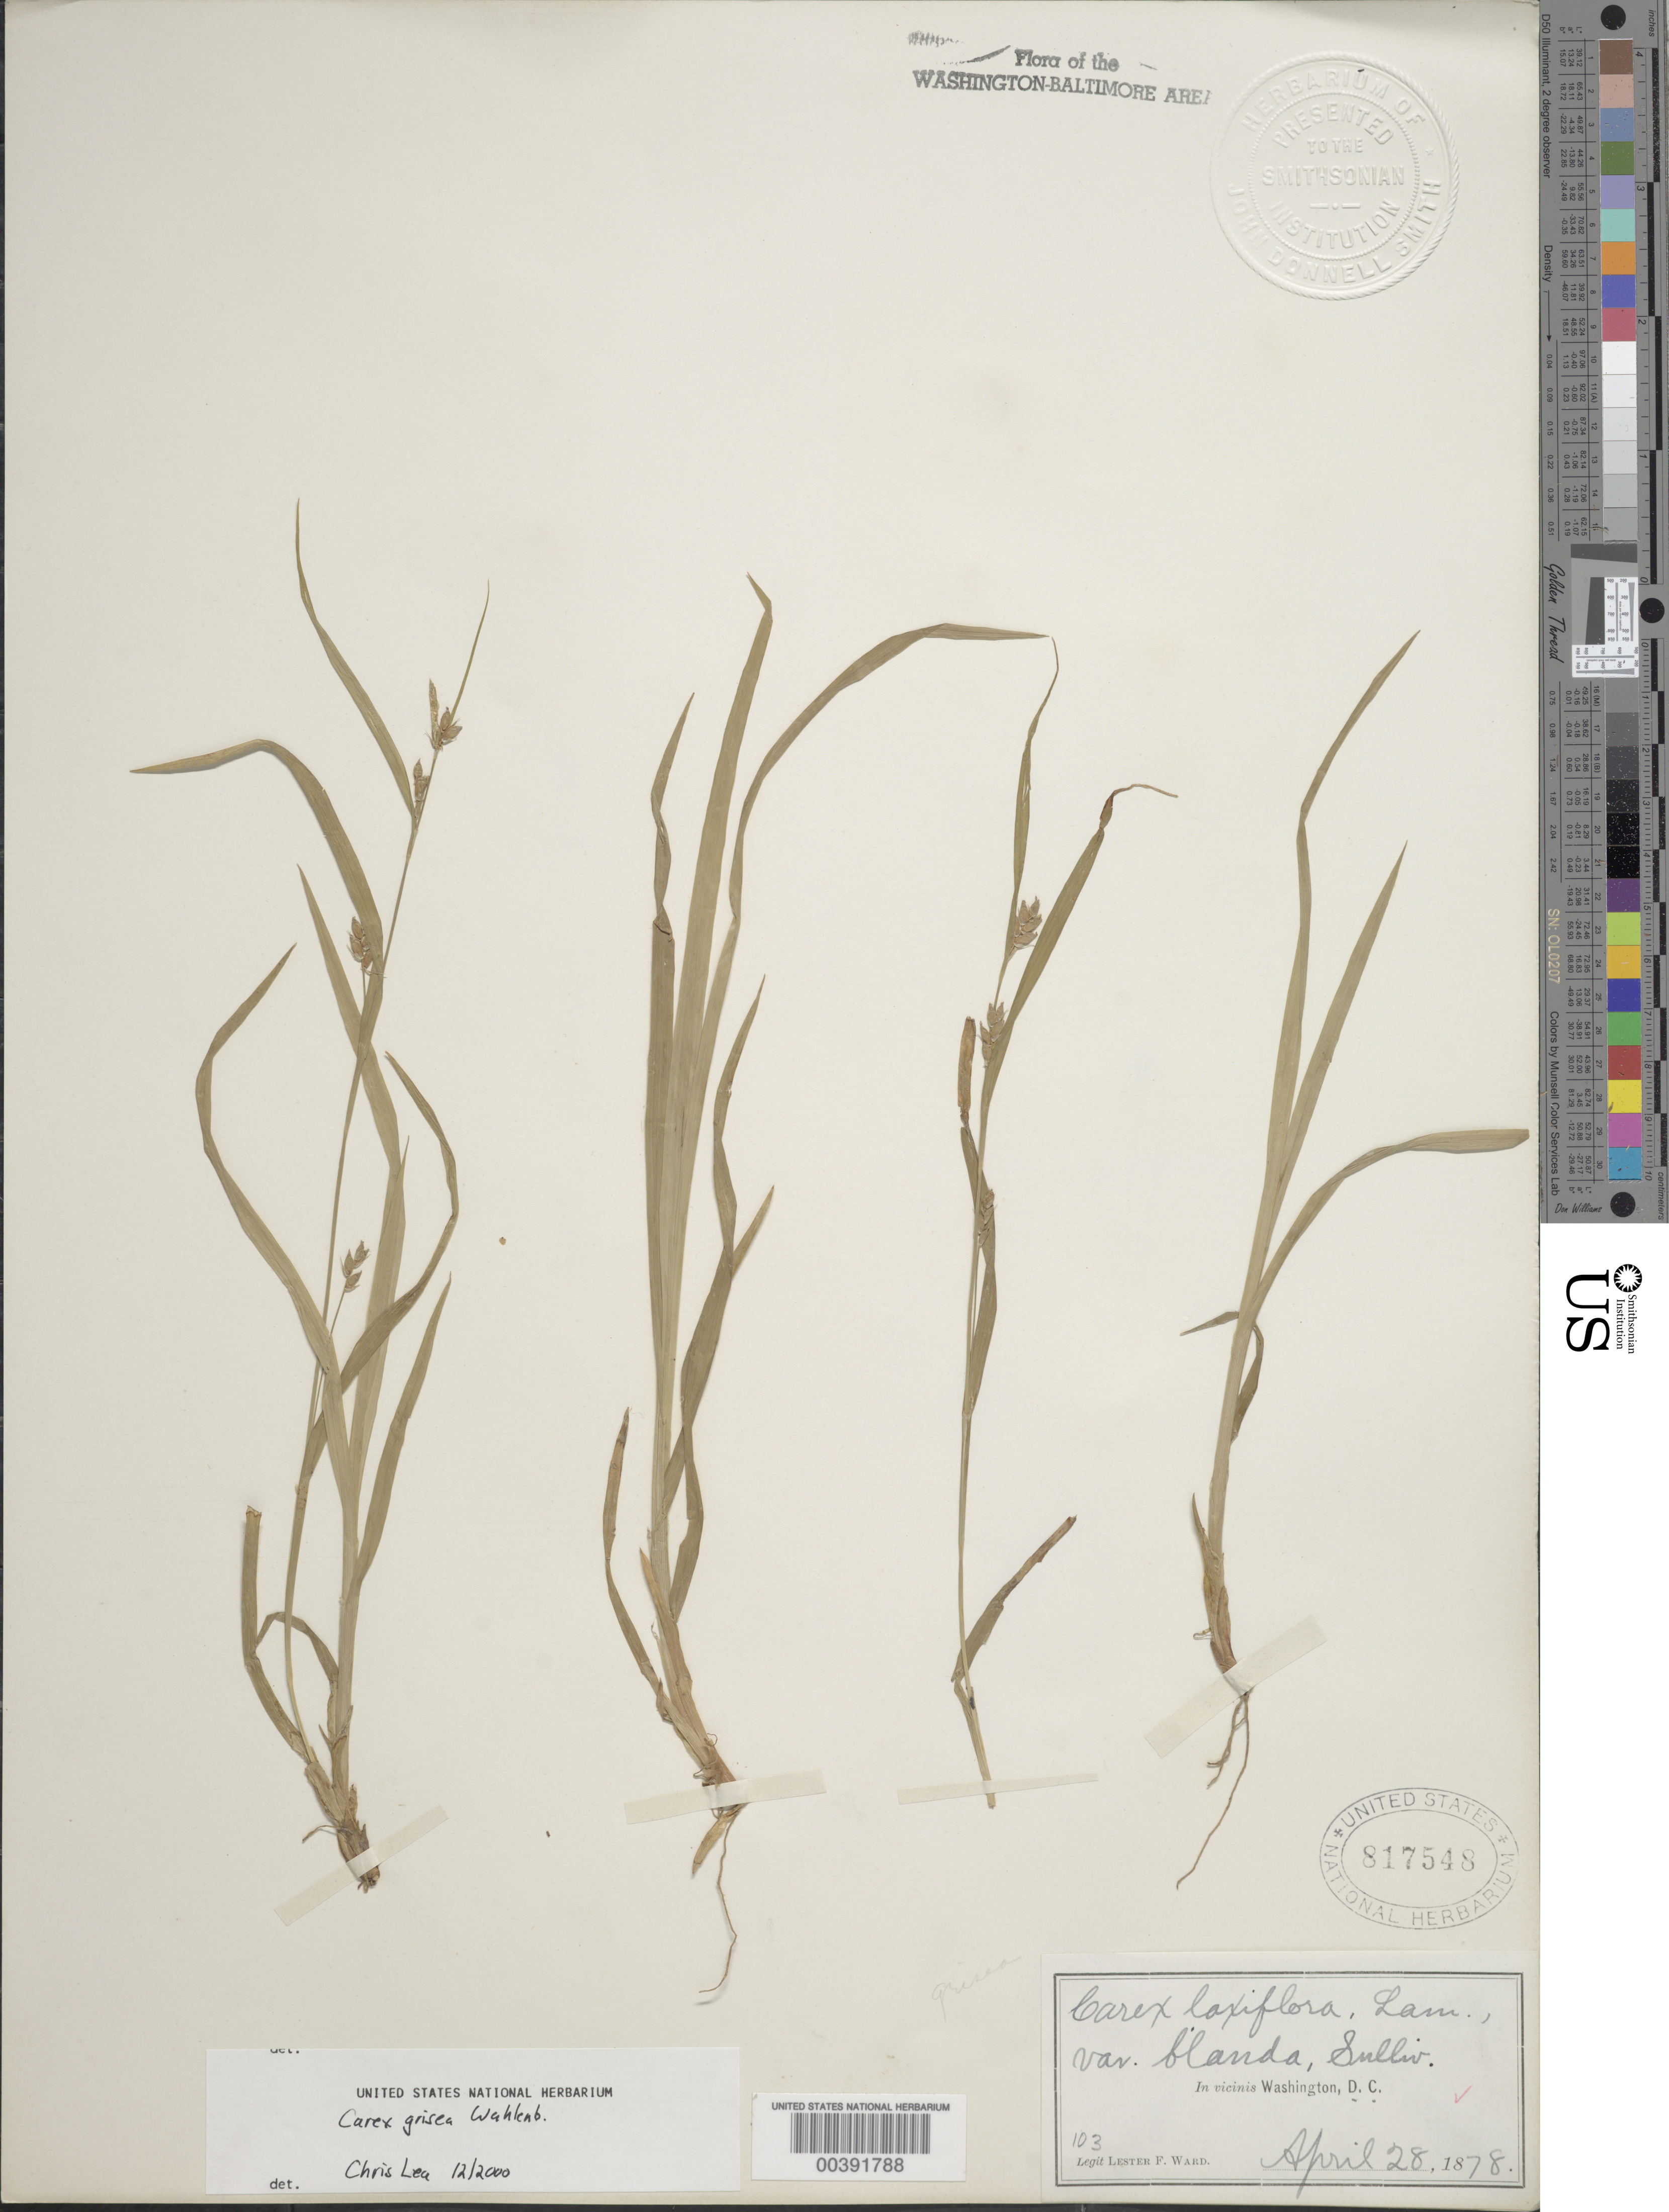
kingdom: Plantae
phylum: Tracheophyta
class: Liliopsida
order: Poales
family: Cyperaceae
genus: Carex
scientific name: Carex grisea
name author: Wahlenb.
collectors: L. F. Ward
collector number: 103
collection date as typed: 28 Apr 1878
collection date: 1878-04-28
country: United States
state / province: District of Columbia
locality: Washington DC Area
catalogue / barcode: US 817548